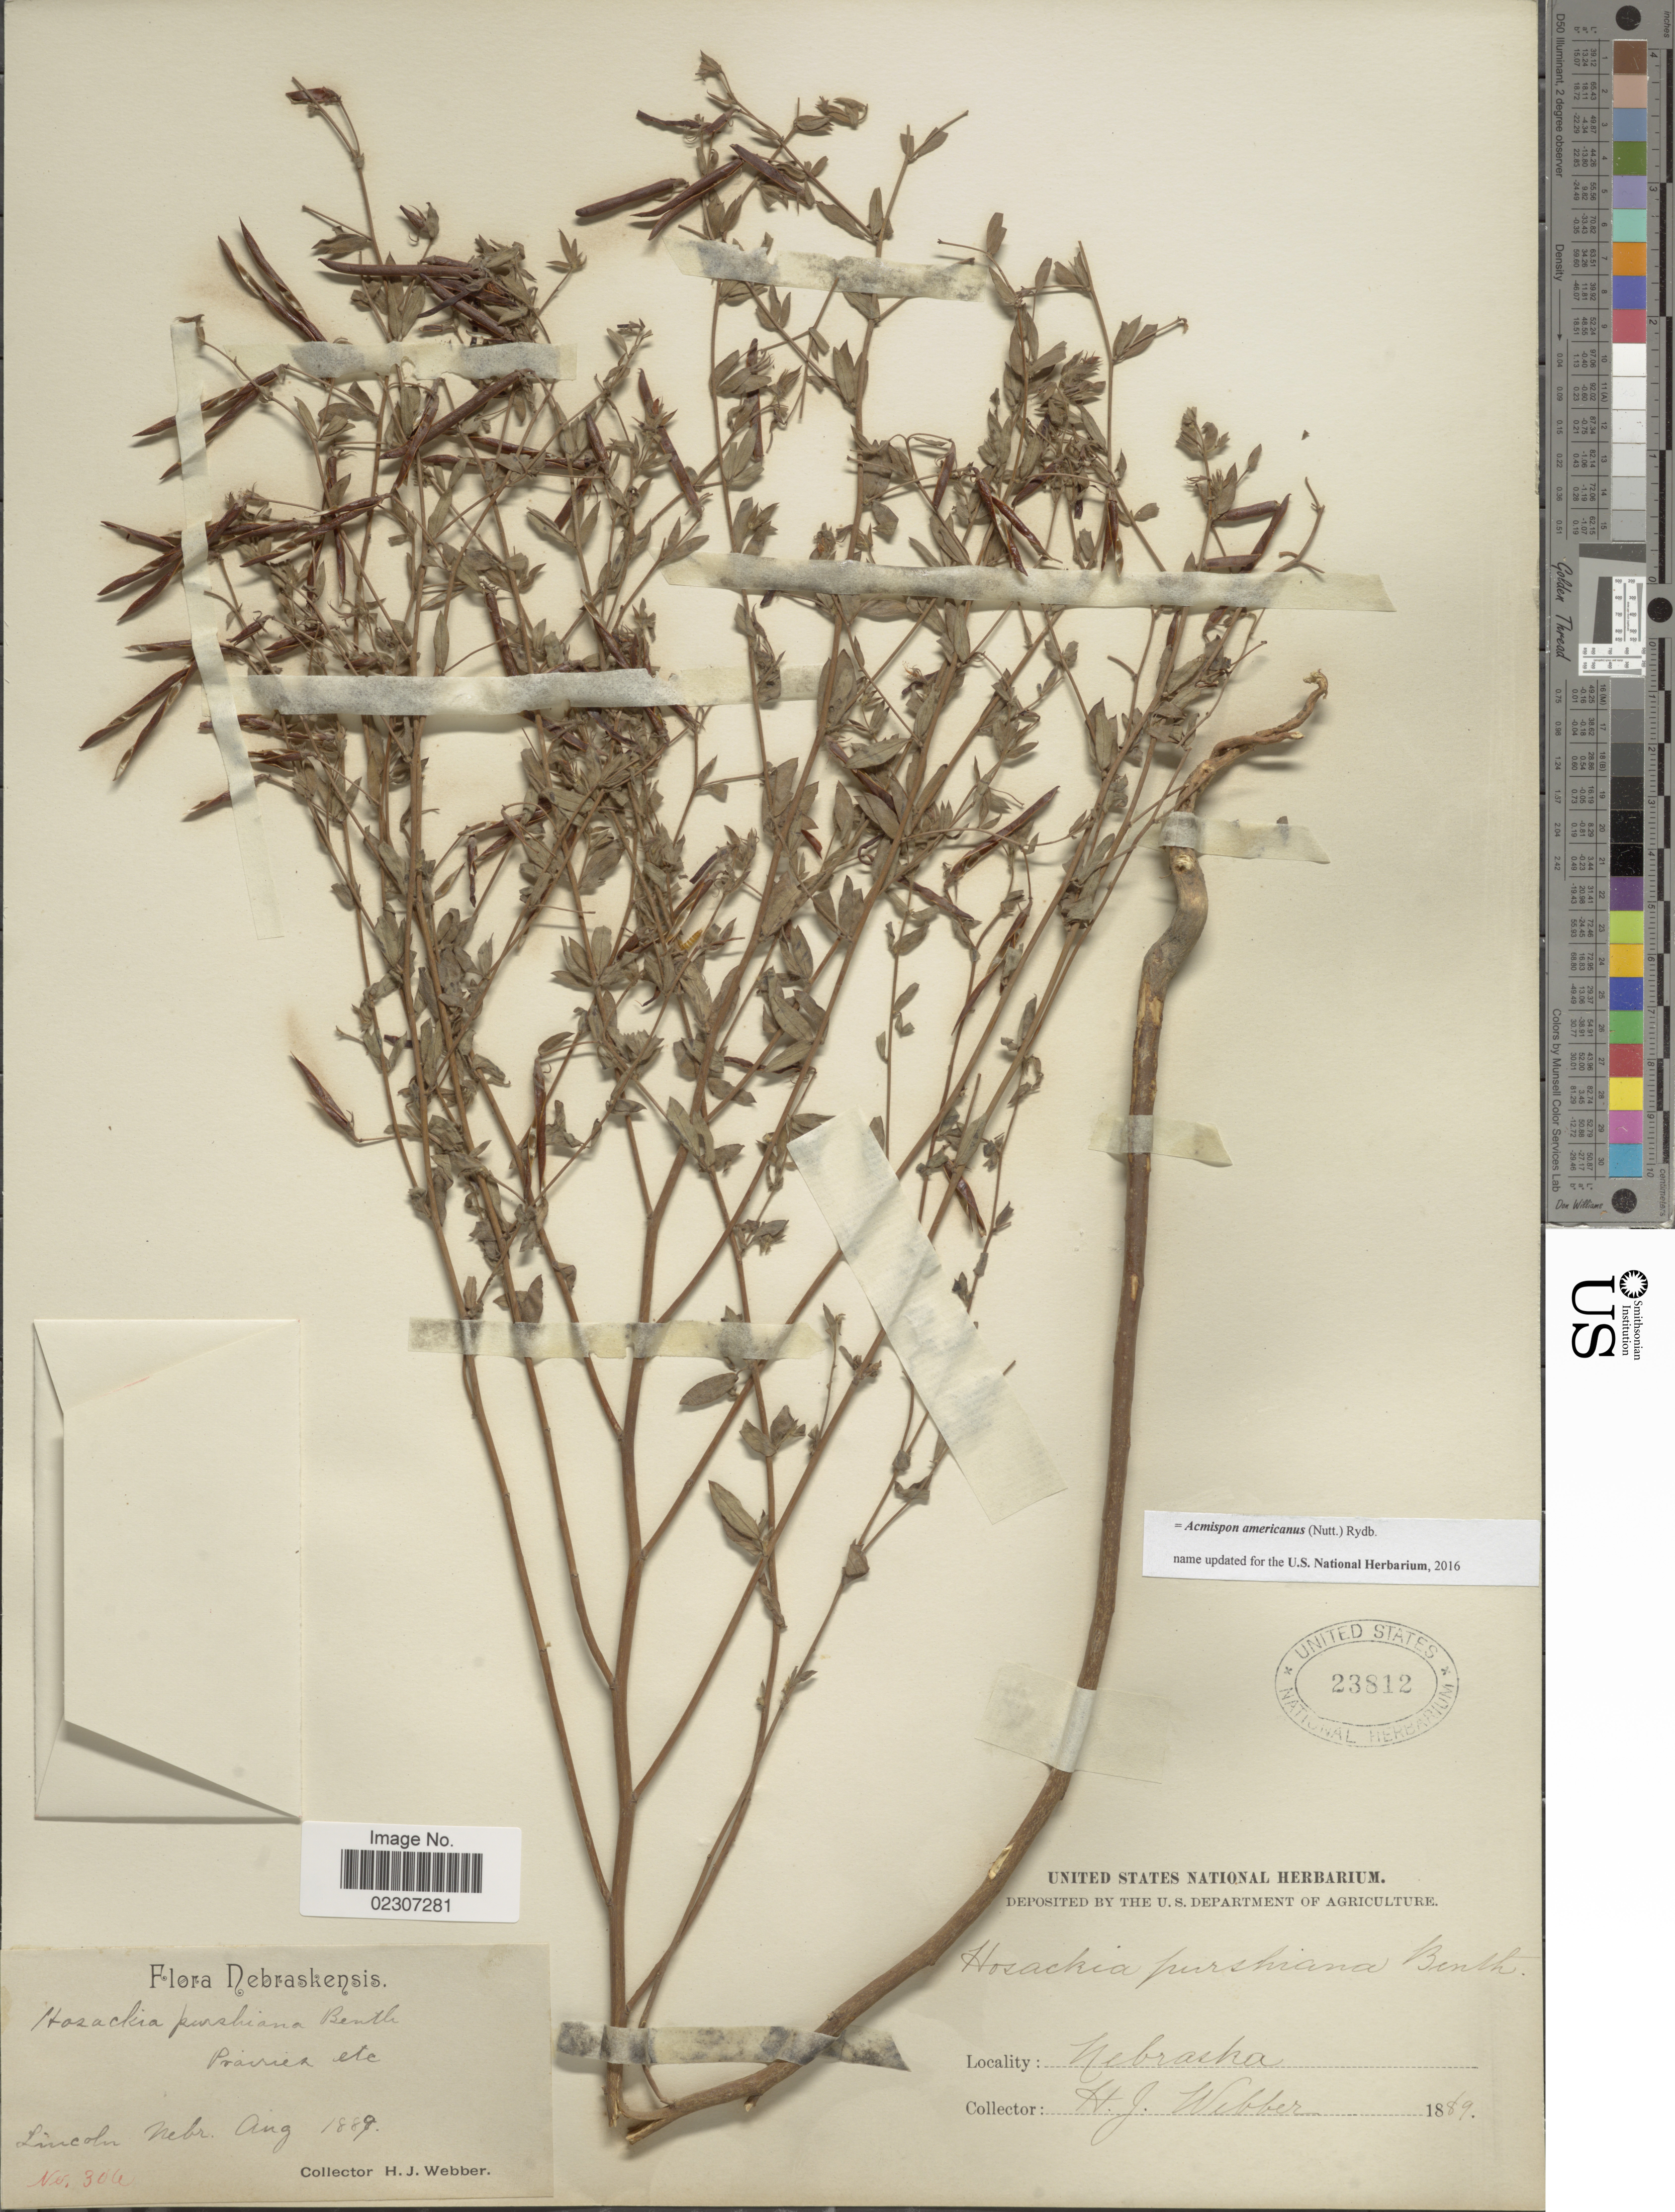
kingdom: Plantae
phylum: Tracheophyta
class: Magnoliopsida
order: Fabales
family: Fabaceae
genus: Acmispon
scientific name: Acmispon americanus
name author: (Nutt.) Rydb.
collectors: H. Webber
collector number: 304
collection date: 1889-08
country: United States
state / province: Nebraska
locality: Lincoln, Nebraska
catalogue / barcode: US 23812